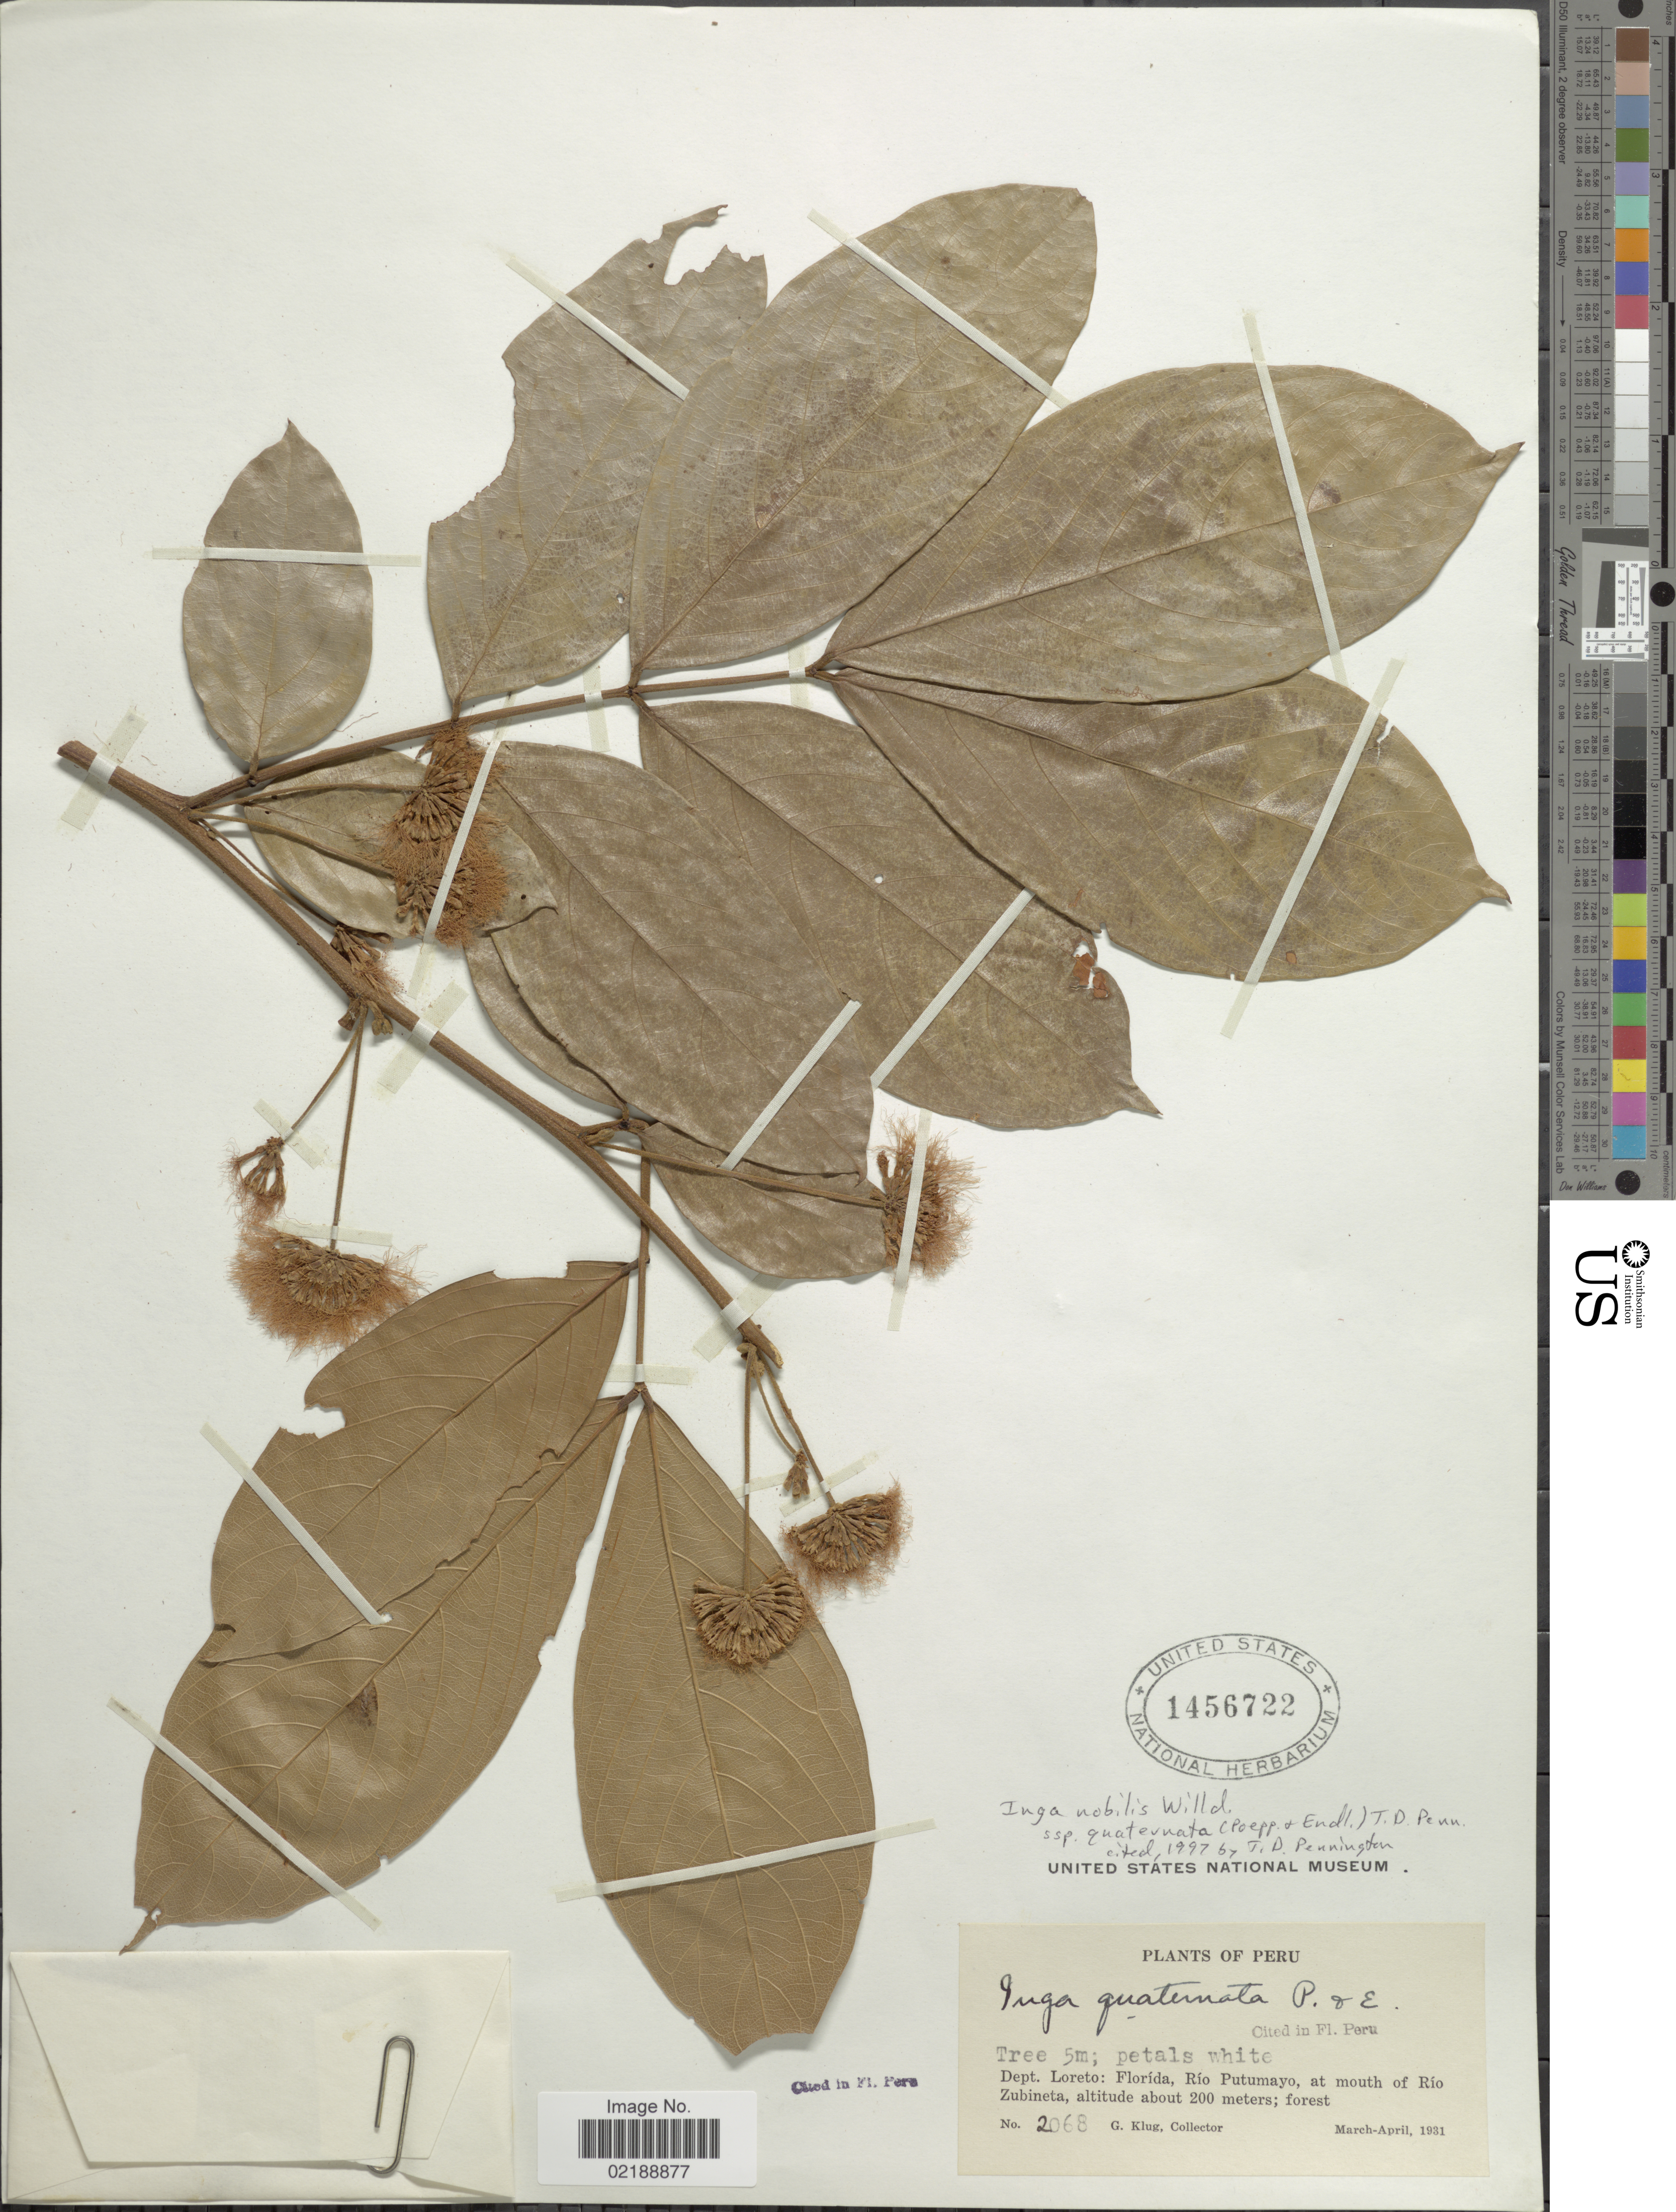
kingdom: Plantae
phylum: Tracheophyta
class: Magnoliopsida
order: Fabales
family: Fabaceae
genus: Inga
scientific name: Inga nobilis subsp. quaternata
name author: (Poepp. & Endl.) T.D. Penn.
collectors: G. Klug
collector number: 2068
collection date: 1931-03/1931-04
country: Peru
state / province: Loreto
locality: Dept. Loreto:Florída, Río Putumayo, at mouth of Río Zubineta; forest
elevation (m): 200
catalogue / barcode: US 1456722